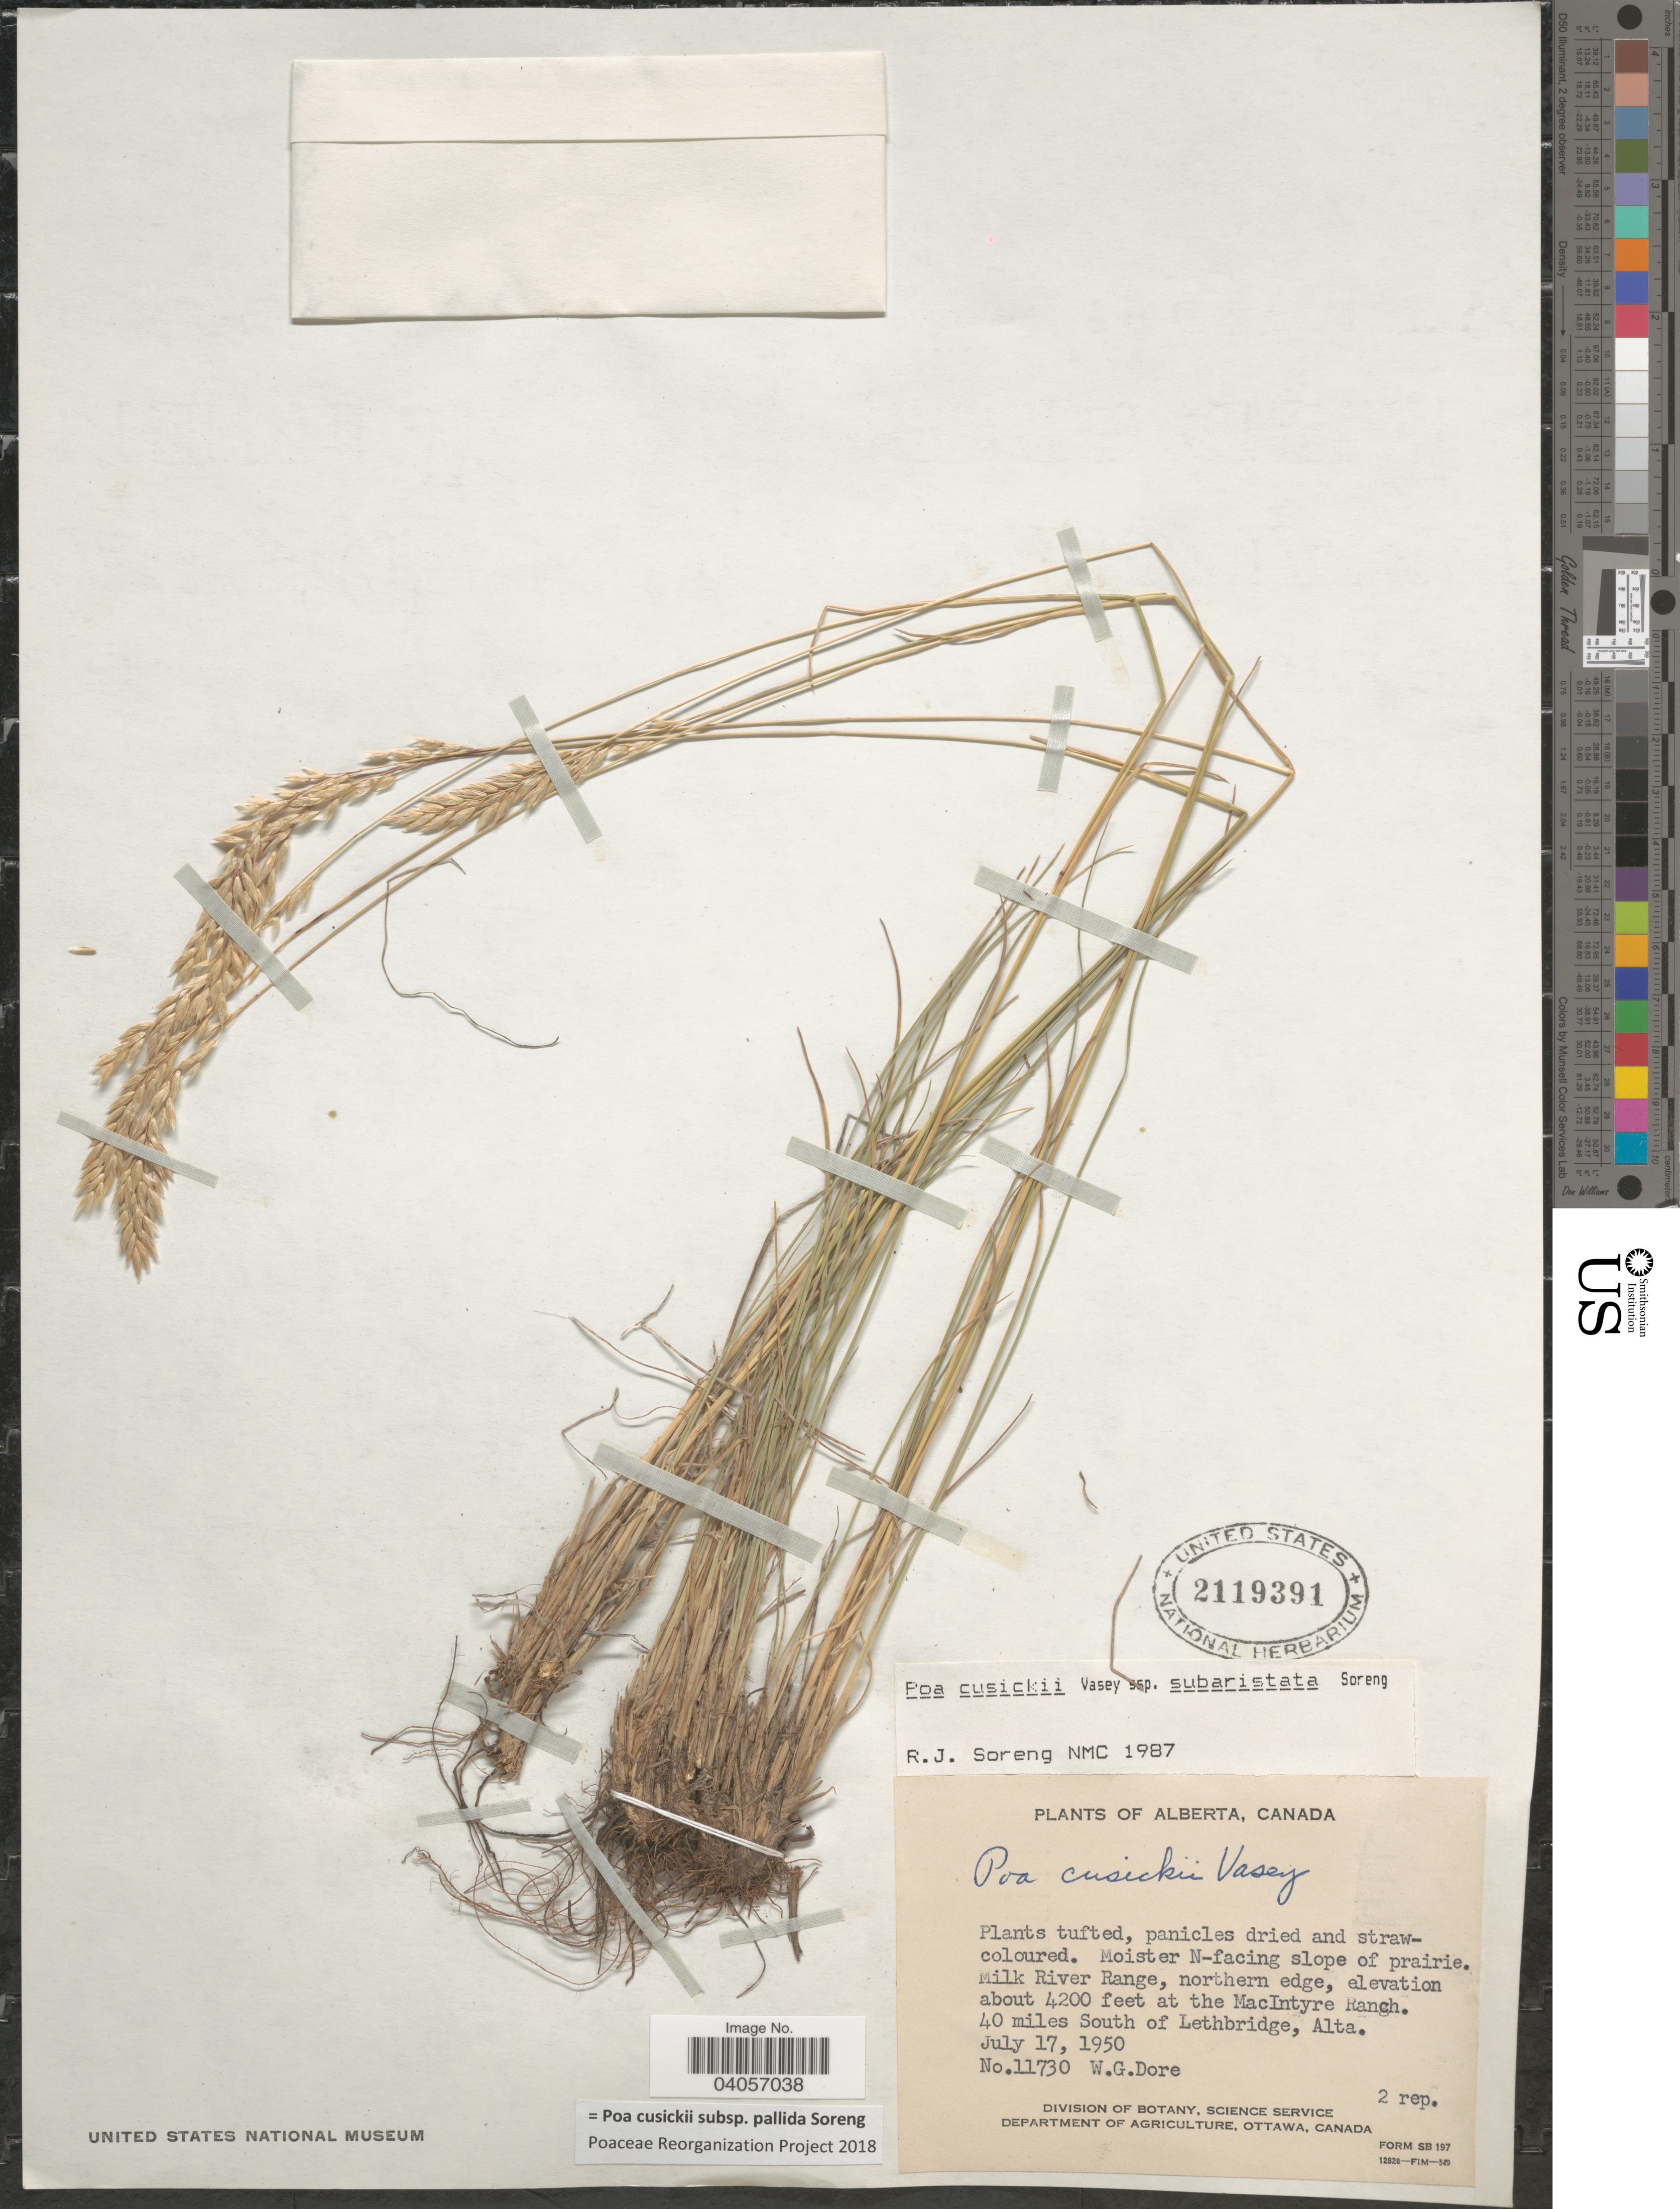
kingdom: Plantae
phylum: Tracheophyta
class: Liliopsida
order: Poales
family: Poaceae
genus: Poa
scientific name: Poa cusickii subsp. pallida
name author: Soreng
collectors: W. Dore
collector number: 11730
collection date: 1950-07-17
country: Canada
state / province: Alberta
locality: Moister N-facing slope of prairie. Milk River Range, northern edge, at the MacIntyre Ranch. 40 miles South of Lethbridge, Alta.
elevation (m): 1280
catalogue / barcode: US 2119391